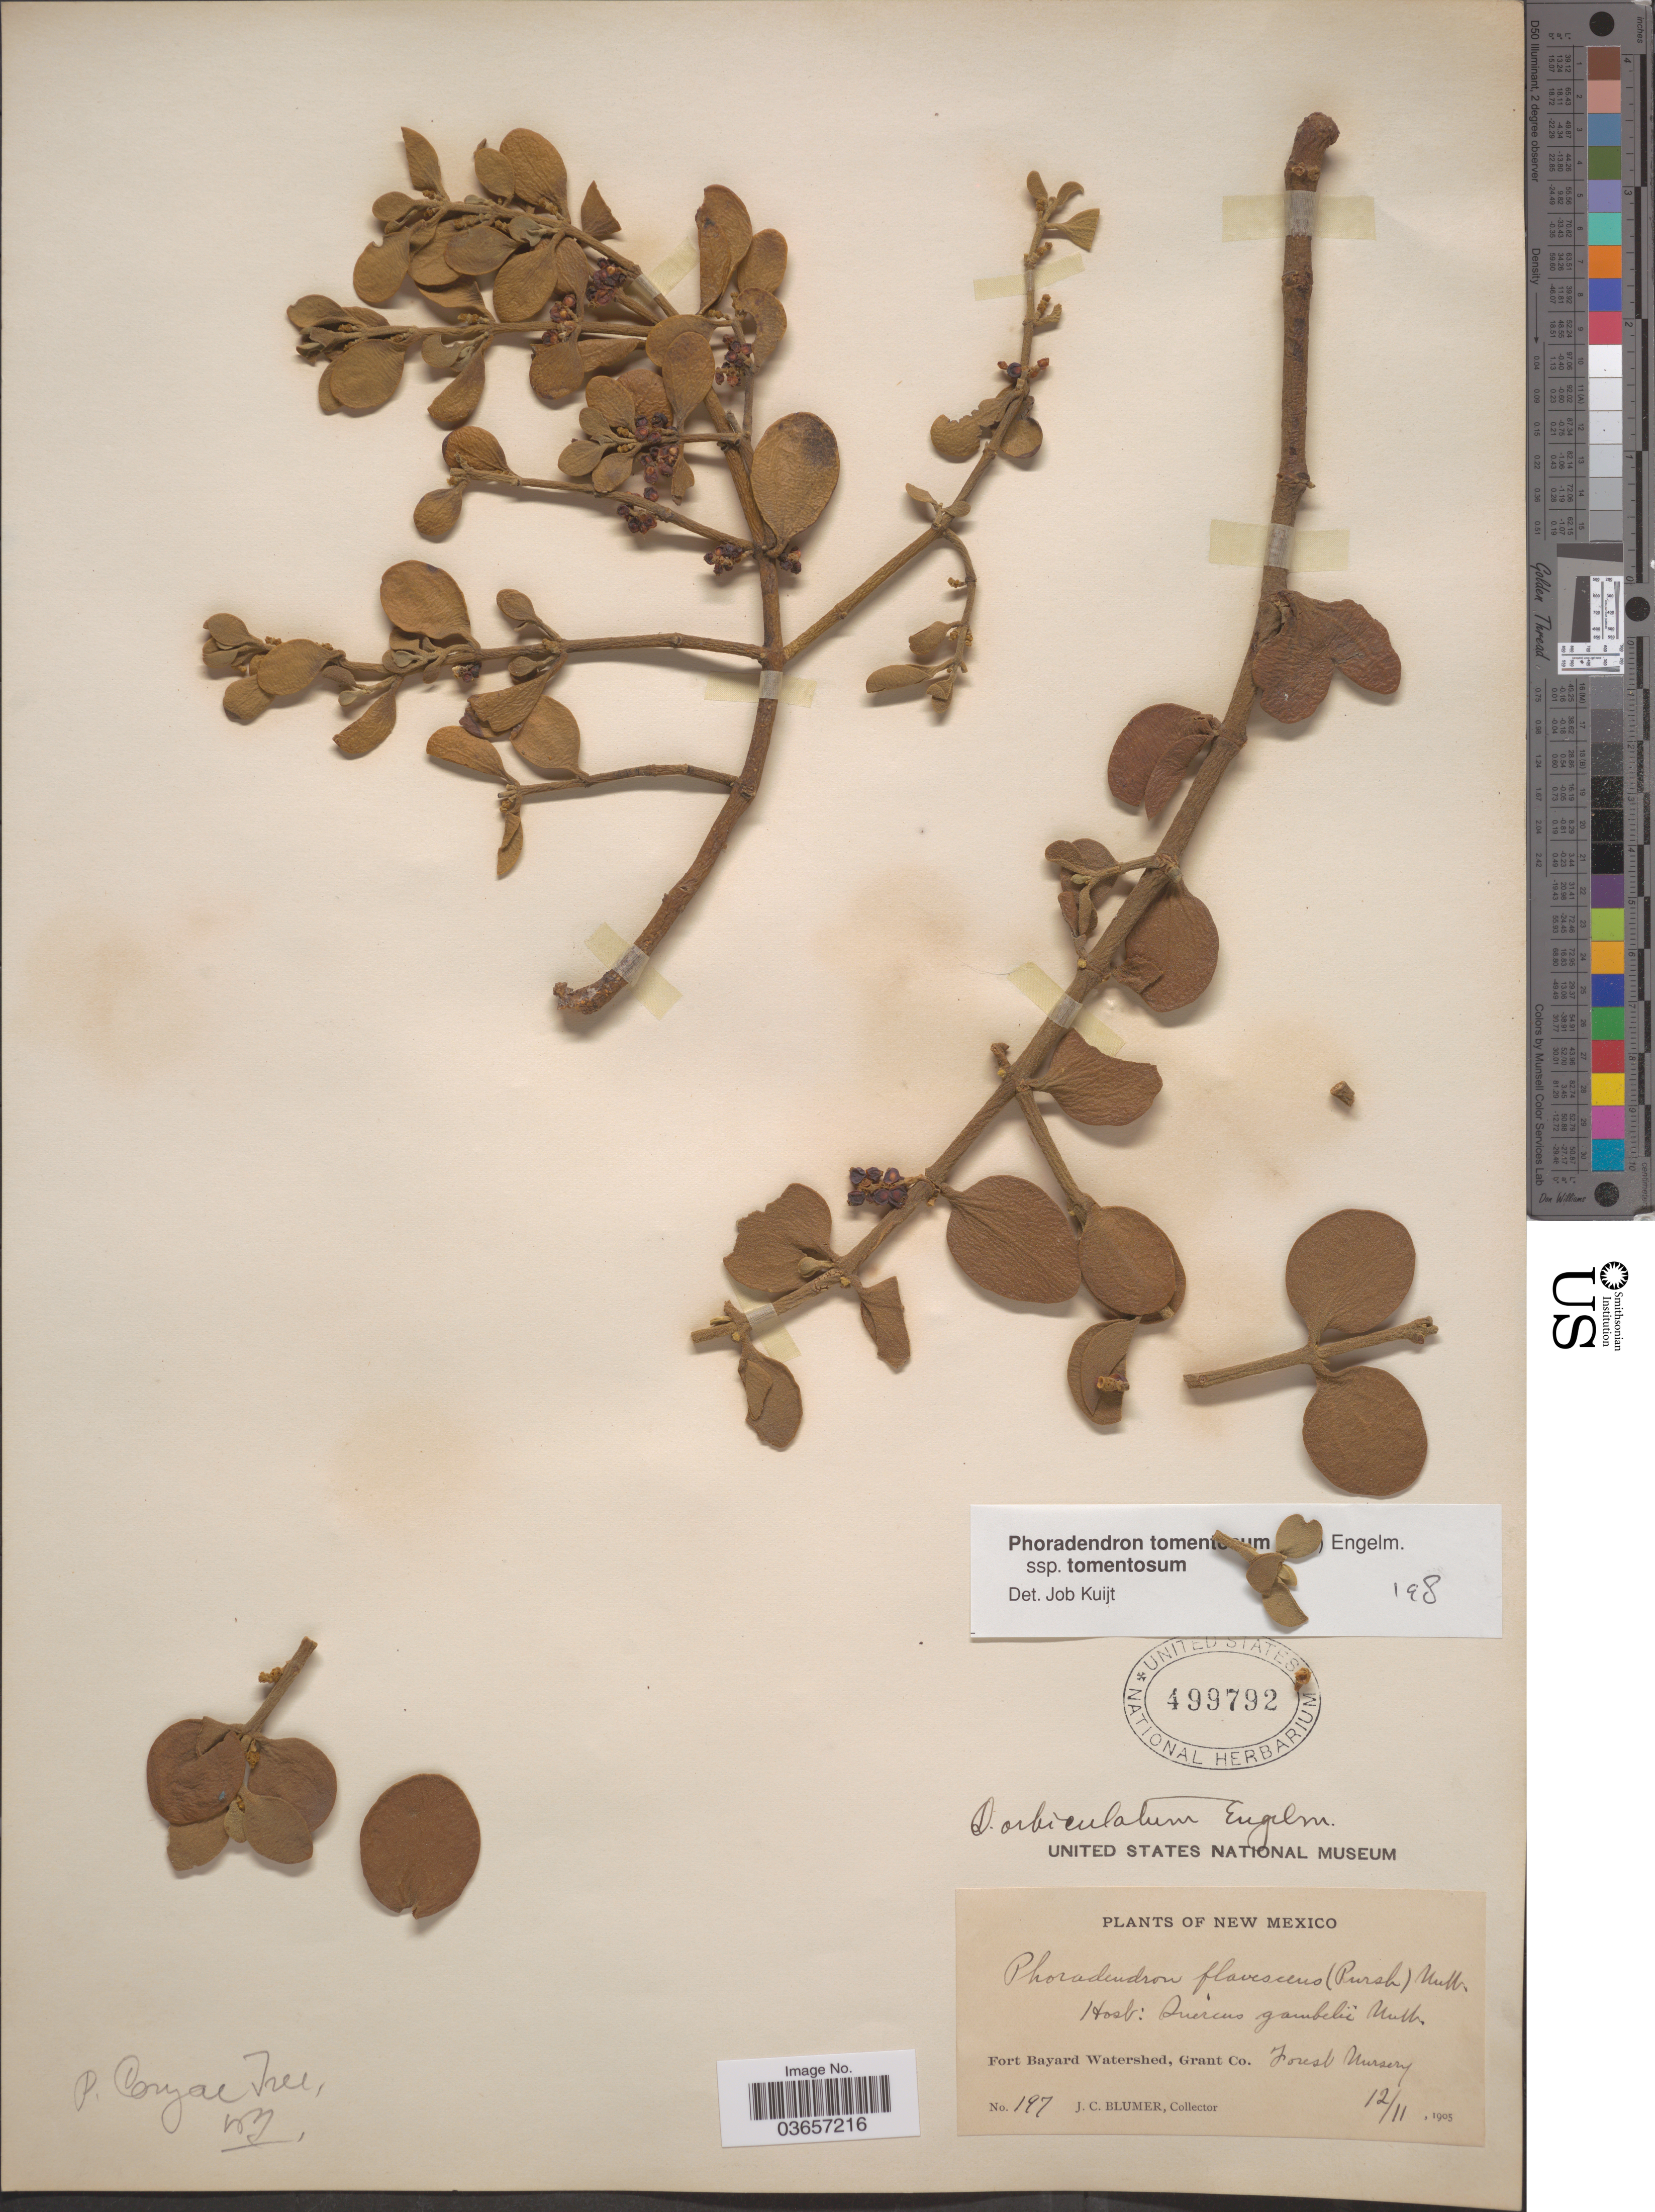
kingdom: Plantae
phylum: Tracheophyta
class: Magnoliopsida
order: Santalales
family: Viscaceae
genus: Phoradendron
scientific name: Phoradendron tomentosum subsp. tomentosum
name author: DC.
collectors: J. C. Blumer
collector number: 197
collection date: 1905-11-12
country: United States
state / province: New Mexico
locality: Fort Bayard Watershed, Grant Co. Forest Nursery.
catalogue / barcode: US 499792